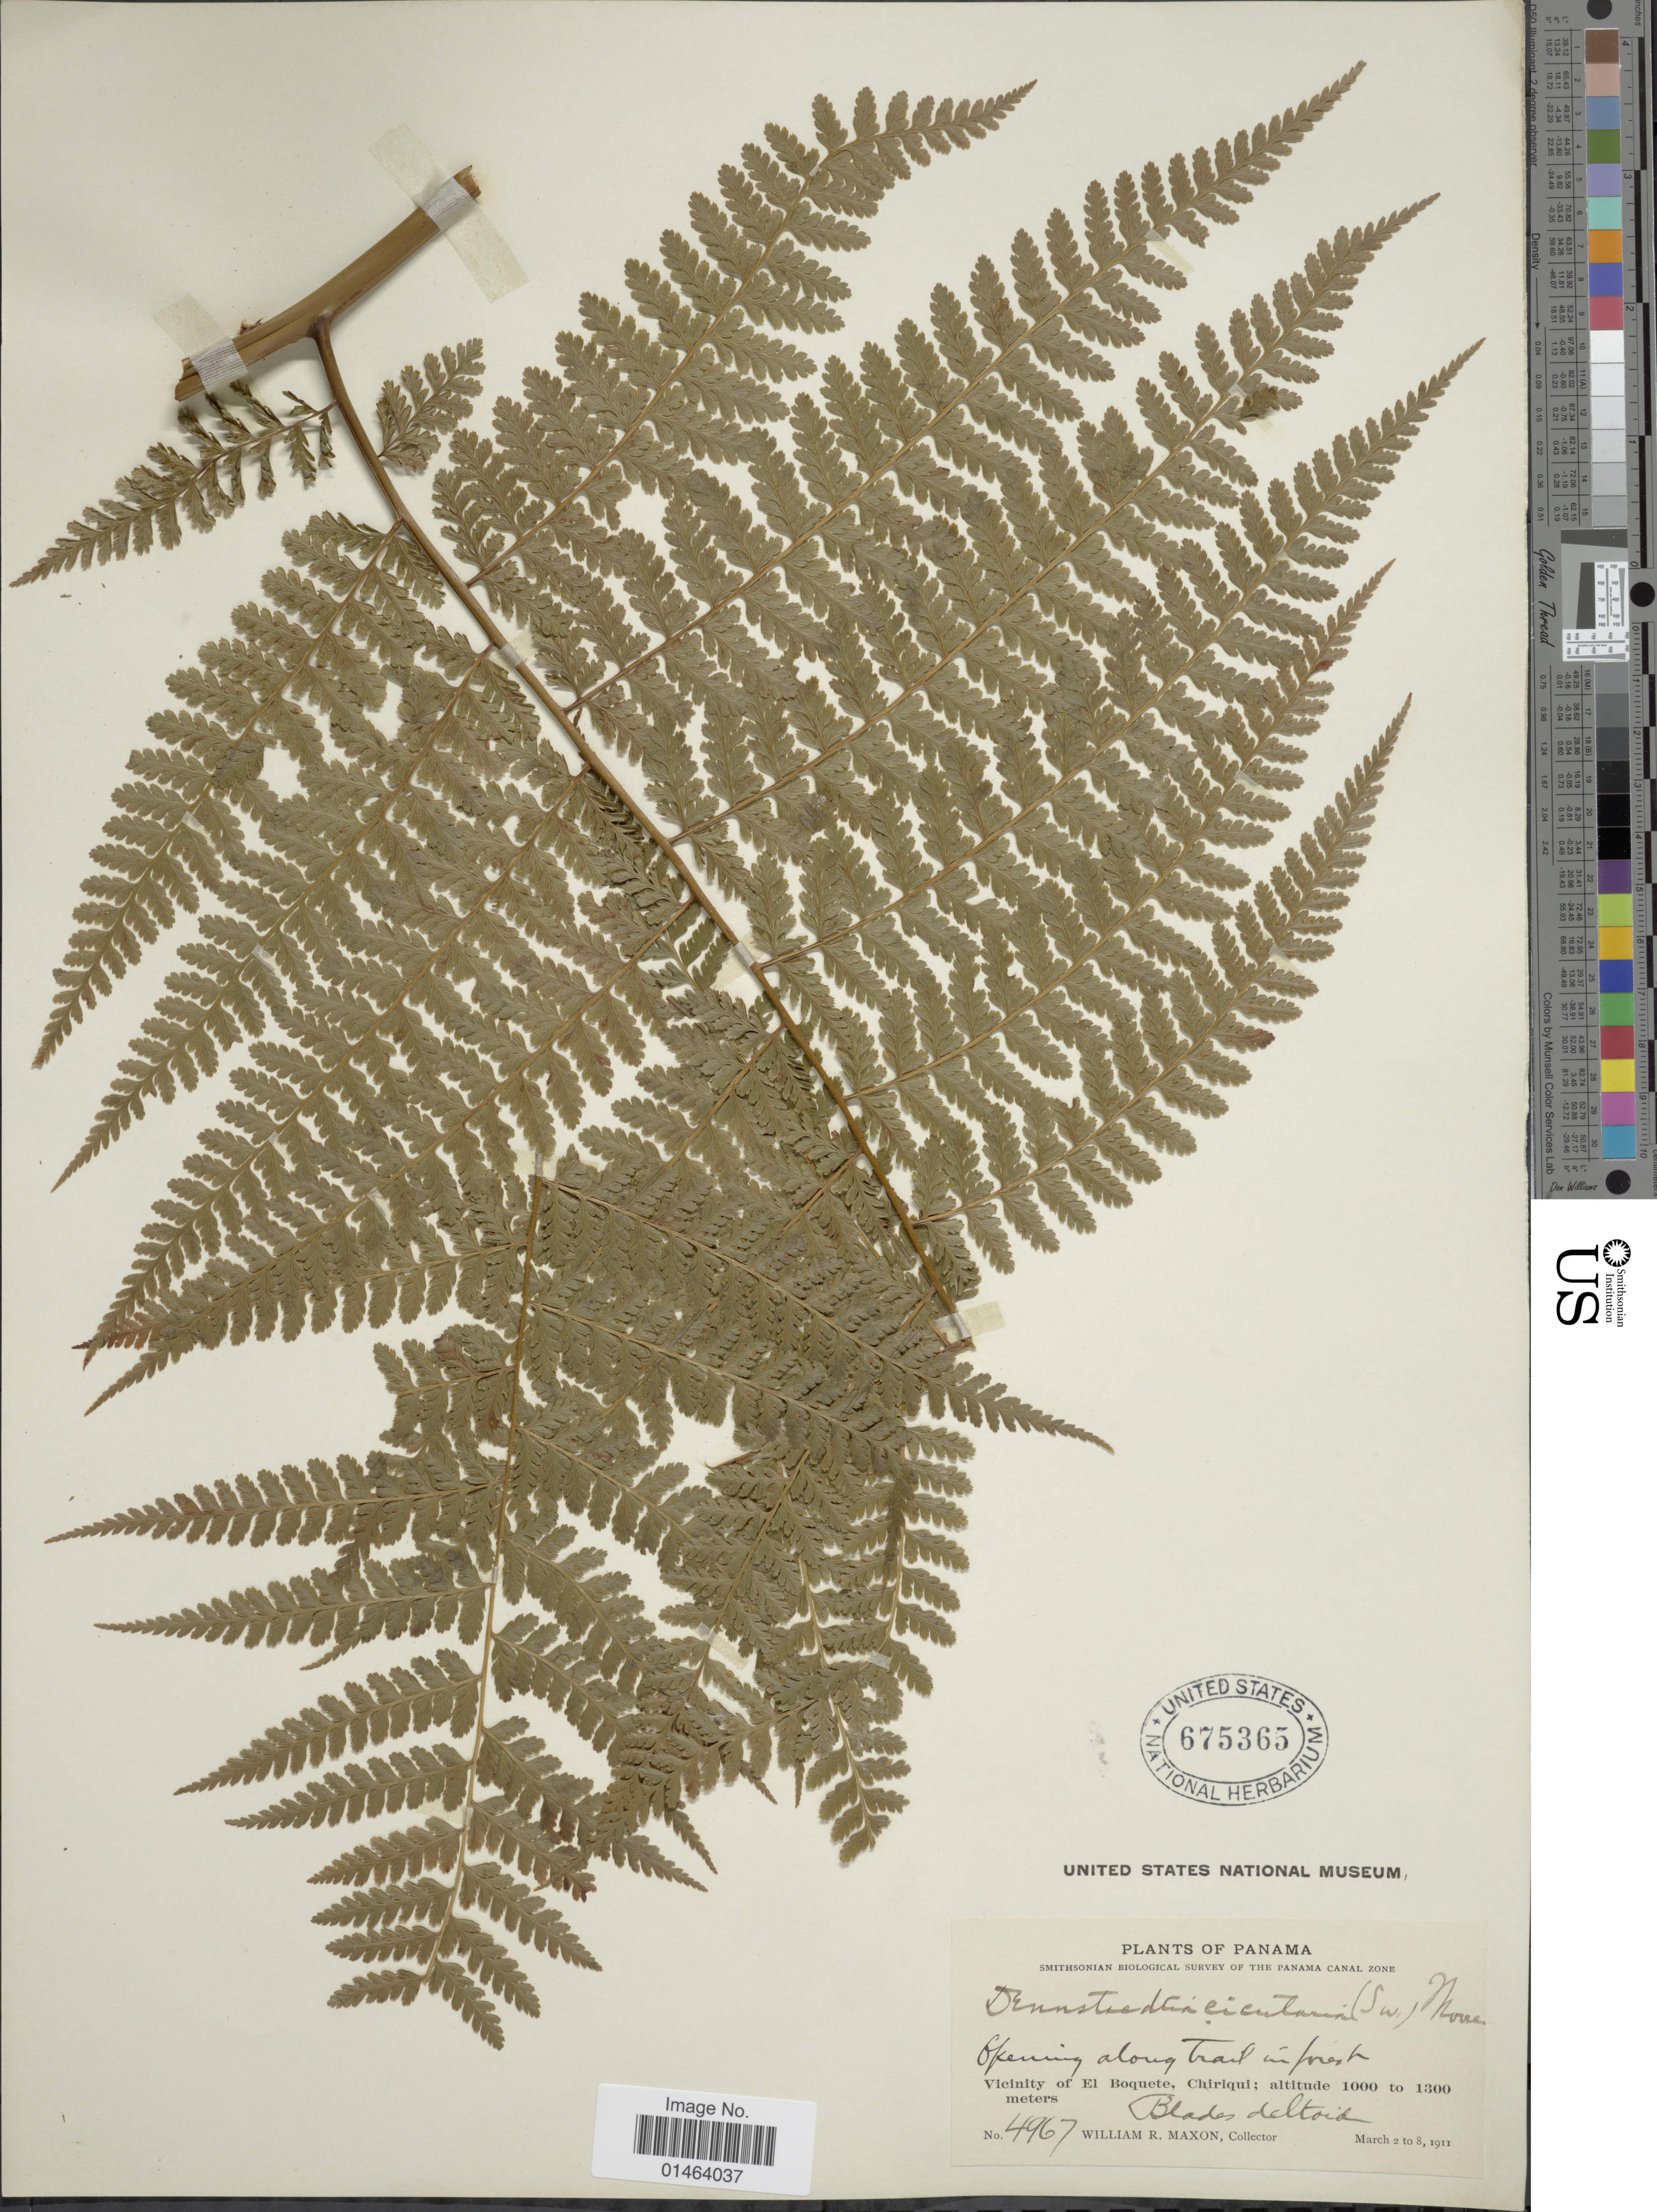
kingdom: Plantae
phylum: Tracheophyta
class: Polypodiopsida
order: Polypodiales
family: Dennstaedtiaceae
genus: Dennstaedtia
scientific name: Dennstaedtia cicutaria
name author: (Sw.) T. Moore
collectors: W. R. Maxon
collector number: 4967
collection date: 1911-03-02/1911-03-08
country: Panama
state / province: Chiriqui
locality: Panama, vicinity of El Boquete, Chiriqui. Canal Zone.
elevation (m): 1000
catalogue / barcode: US 675365